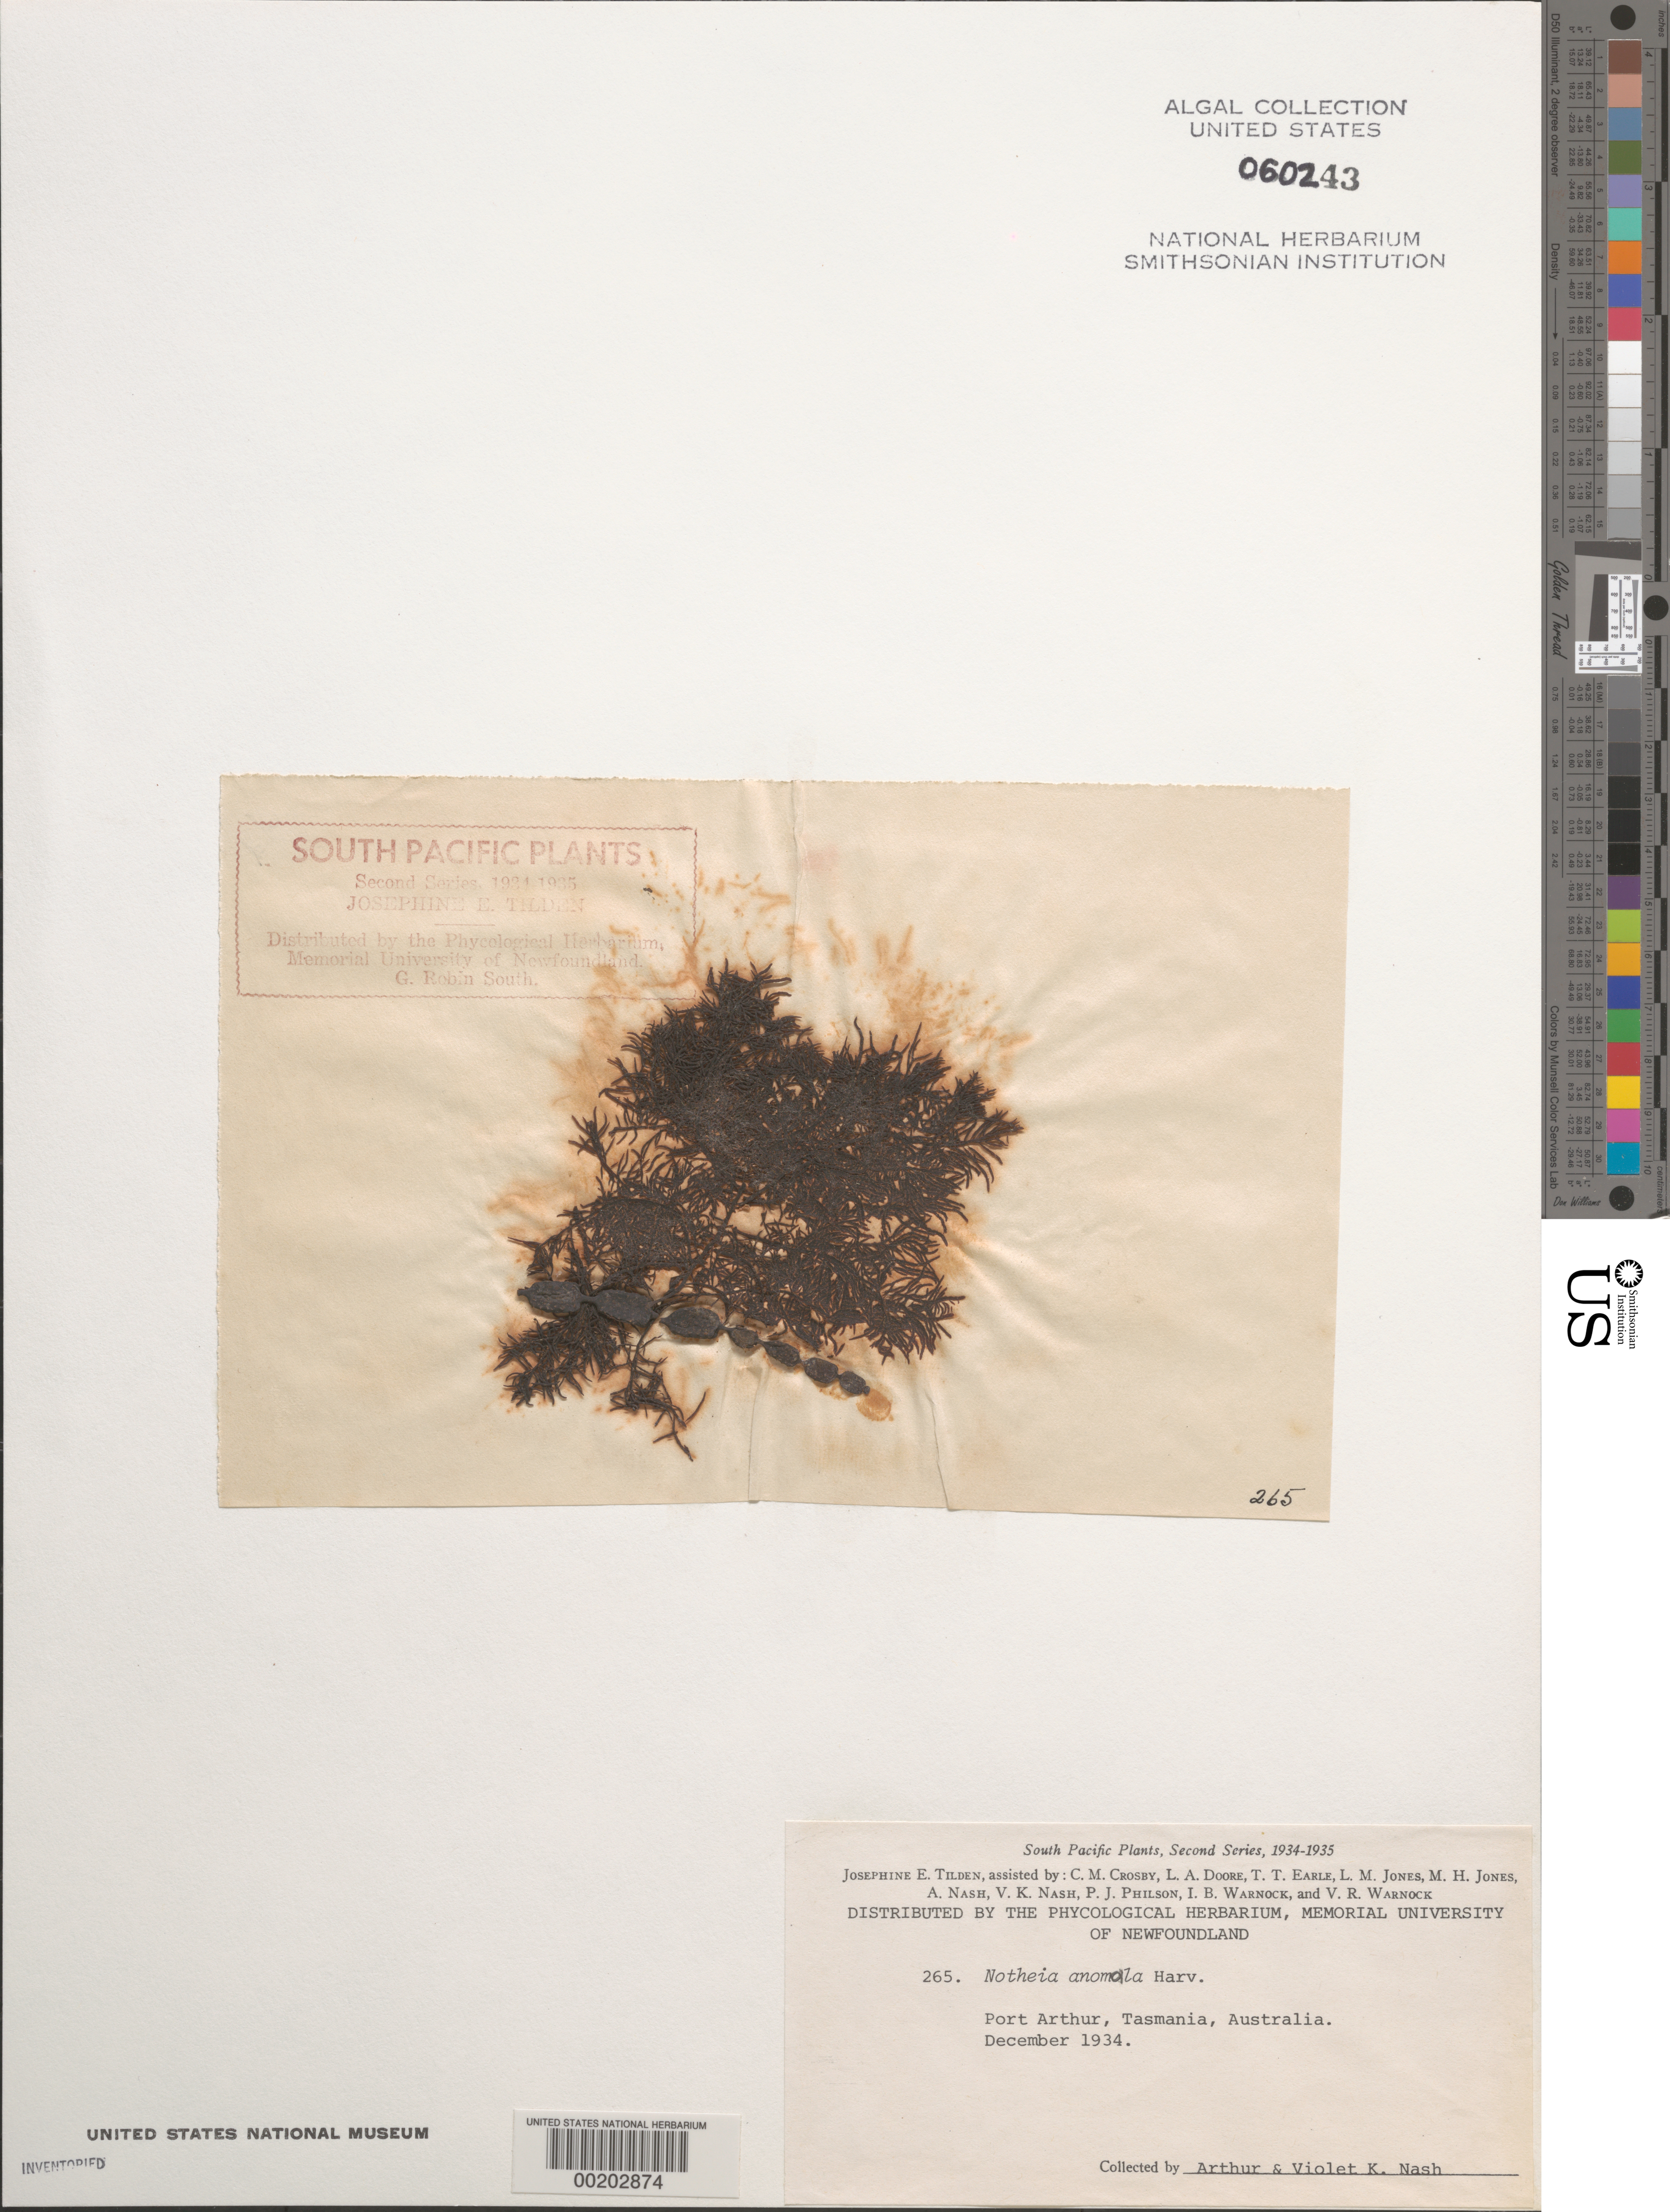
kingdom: Chromista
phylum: Ochrophyta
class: Phaeophyceae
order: Fucales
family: Notheiaceae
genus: Notheia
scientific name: Notheia anomala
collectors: A. Nash & V. K. Nash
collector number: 265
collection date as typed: Dec 1934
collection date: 1934-12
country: Australia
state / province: Tasmania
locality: Port Arthur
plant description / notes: Tilden, South Pacific Plants, Second Series, 1934-1935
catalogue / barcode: US 60243